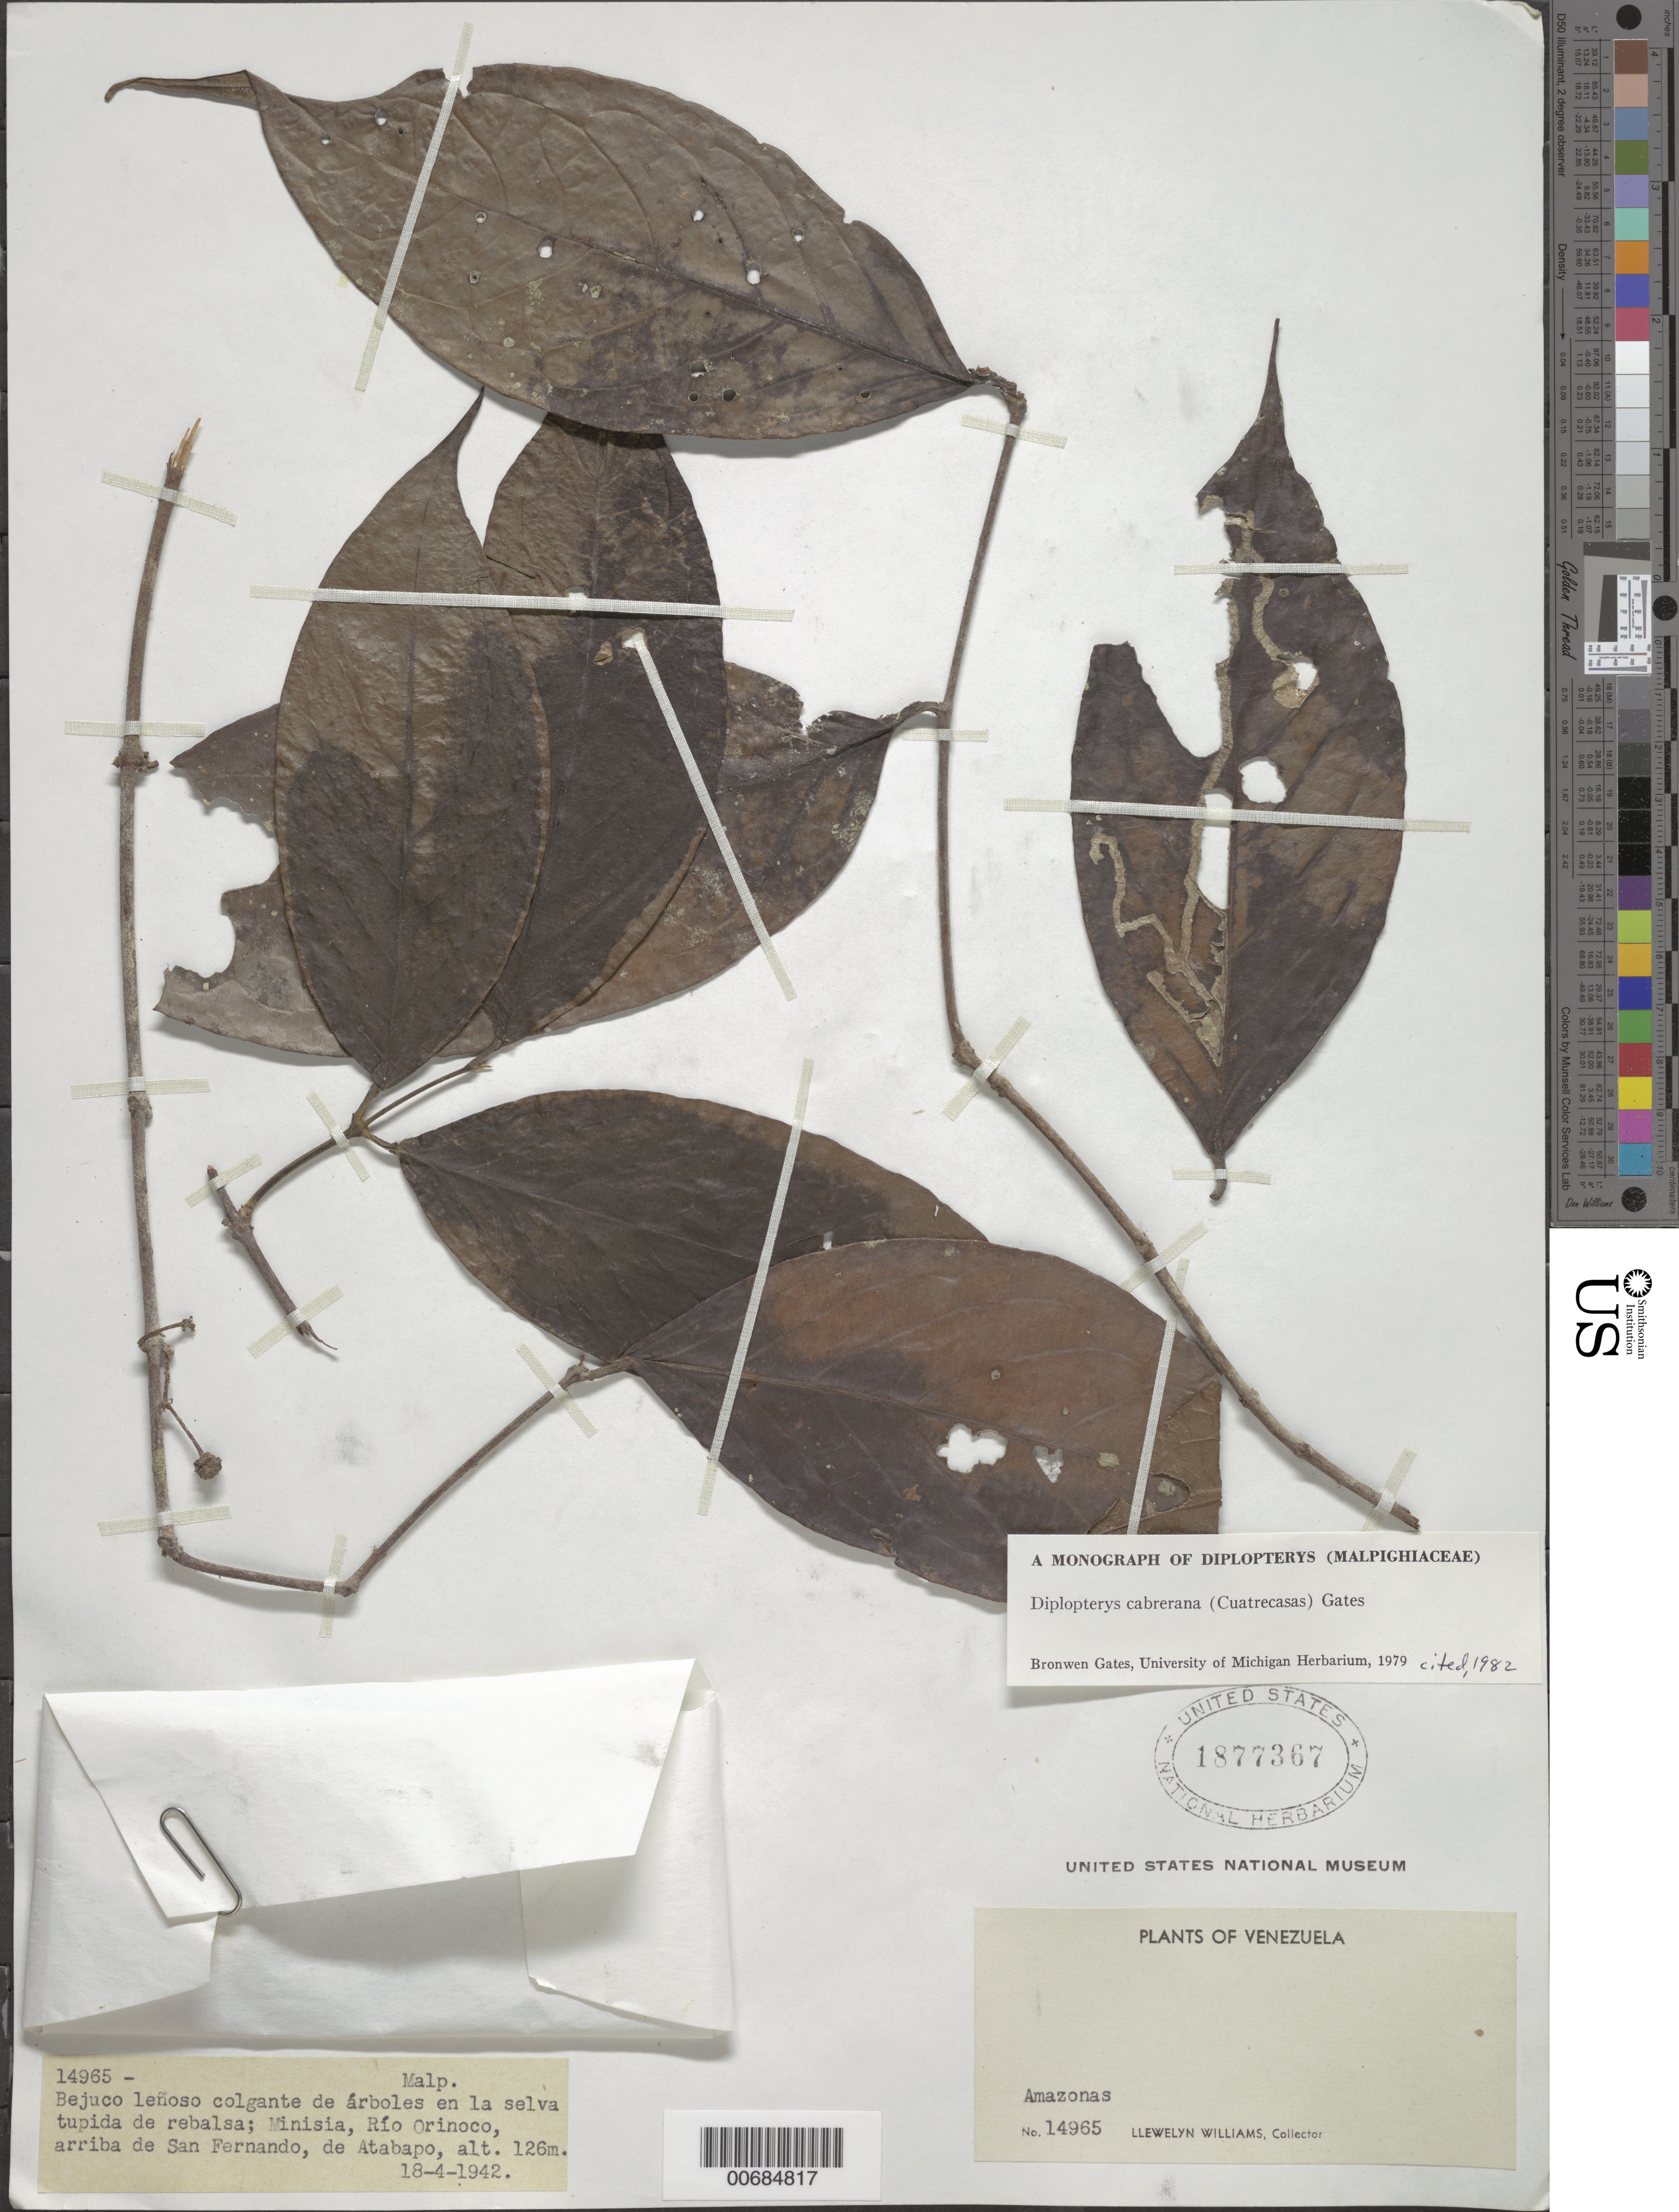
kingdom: Plantae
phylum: Tracheophyta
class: Magnoliopsida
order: Malpighiales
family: Malpighiaceae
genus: Diplopterys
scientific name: Diplopterys cabrerana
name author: (Cuatrec.) B. Gates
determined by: Gates, B.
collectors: Ll. Williams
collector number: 14965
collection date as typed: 18-Apr-42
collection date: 1942-04-18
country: Venezuela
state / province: Amazonas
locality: Minisia, Río Orinoco, arriba de San Fernando de Atabapo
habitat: Selva tupida de rebalsa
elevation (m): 120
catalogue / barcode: US 1877367